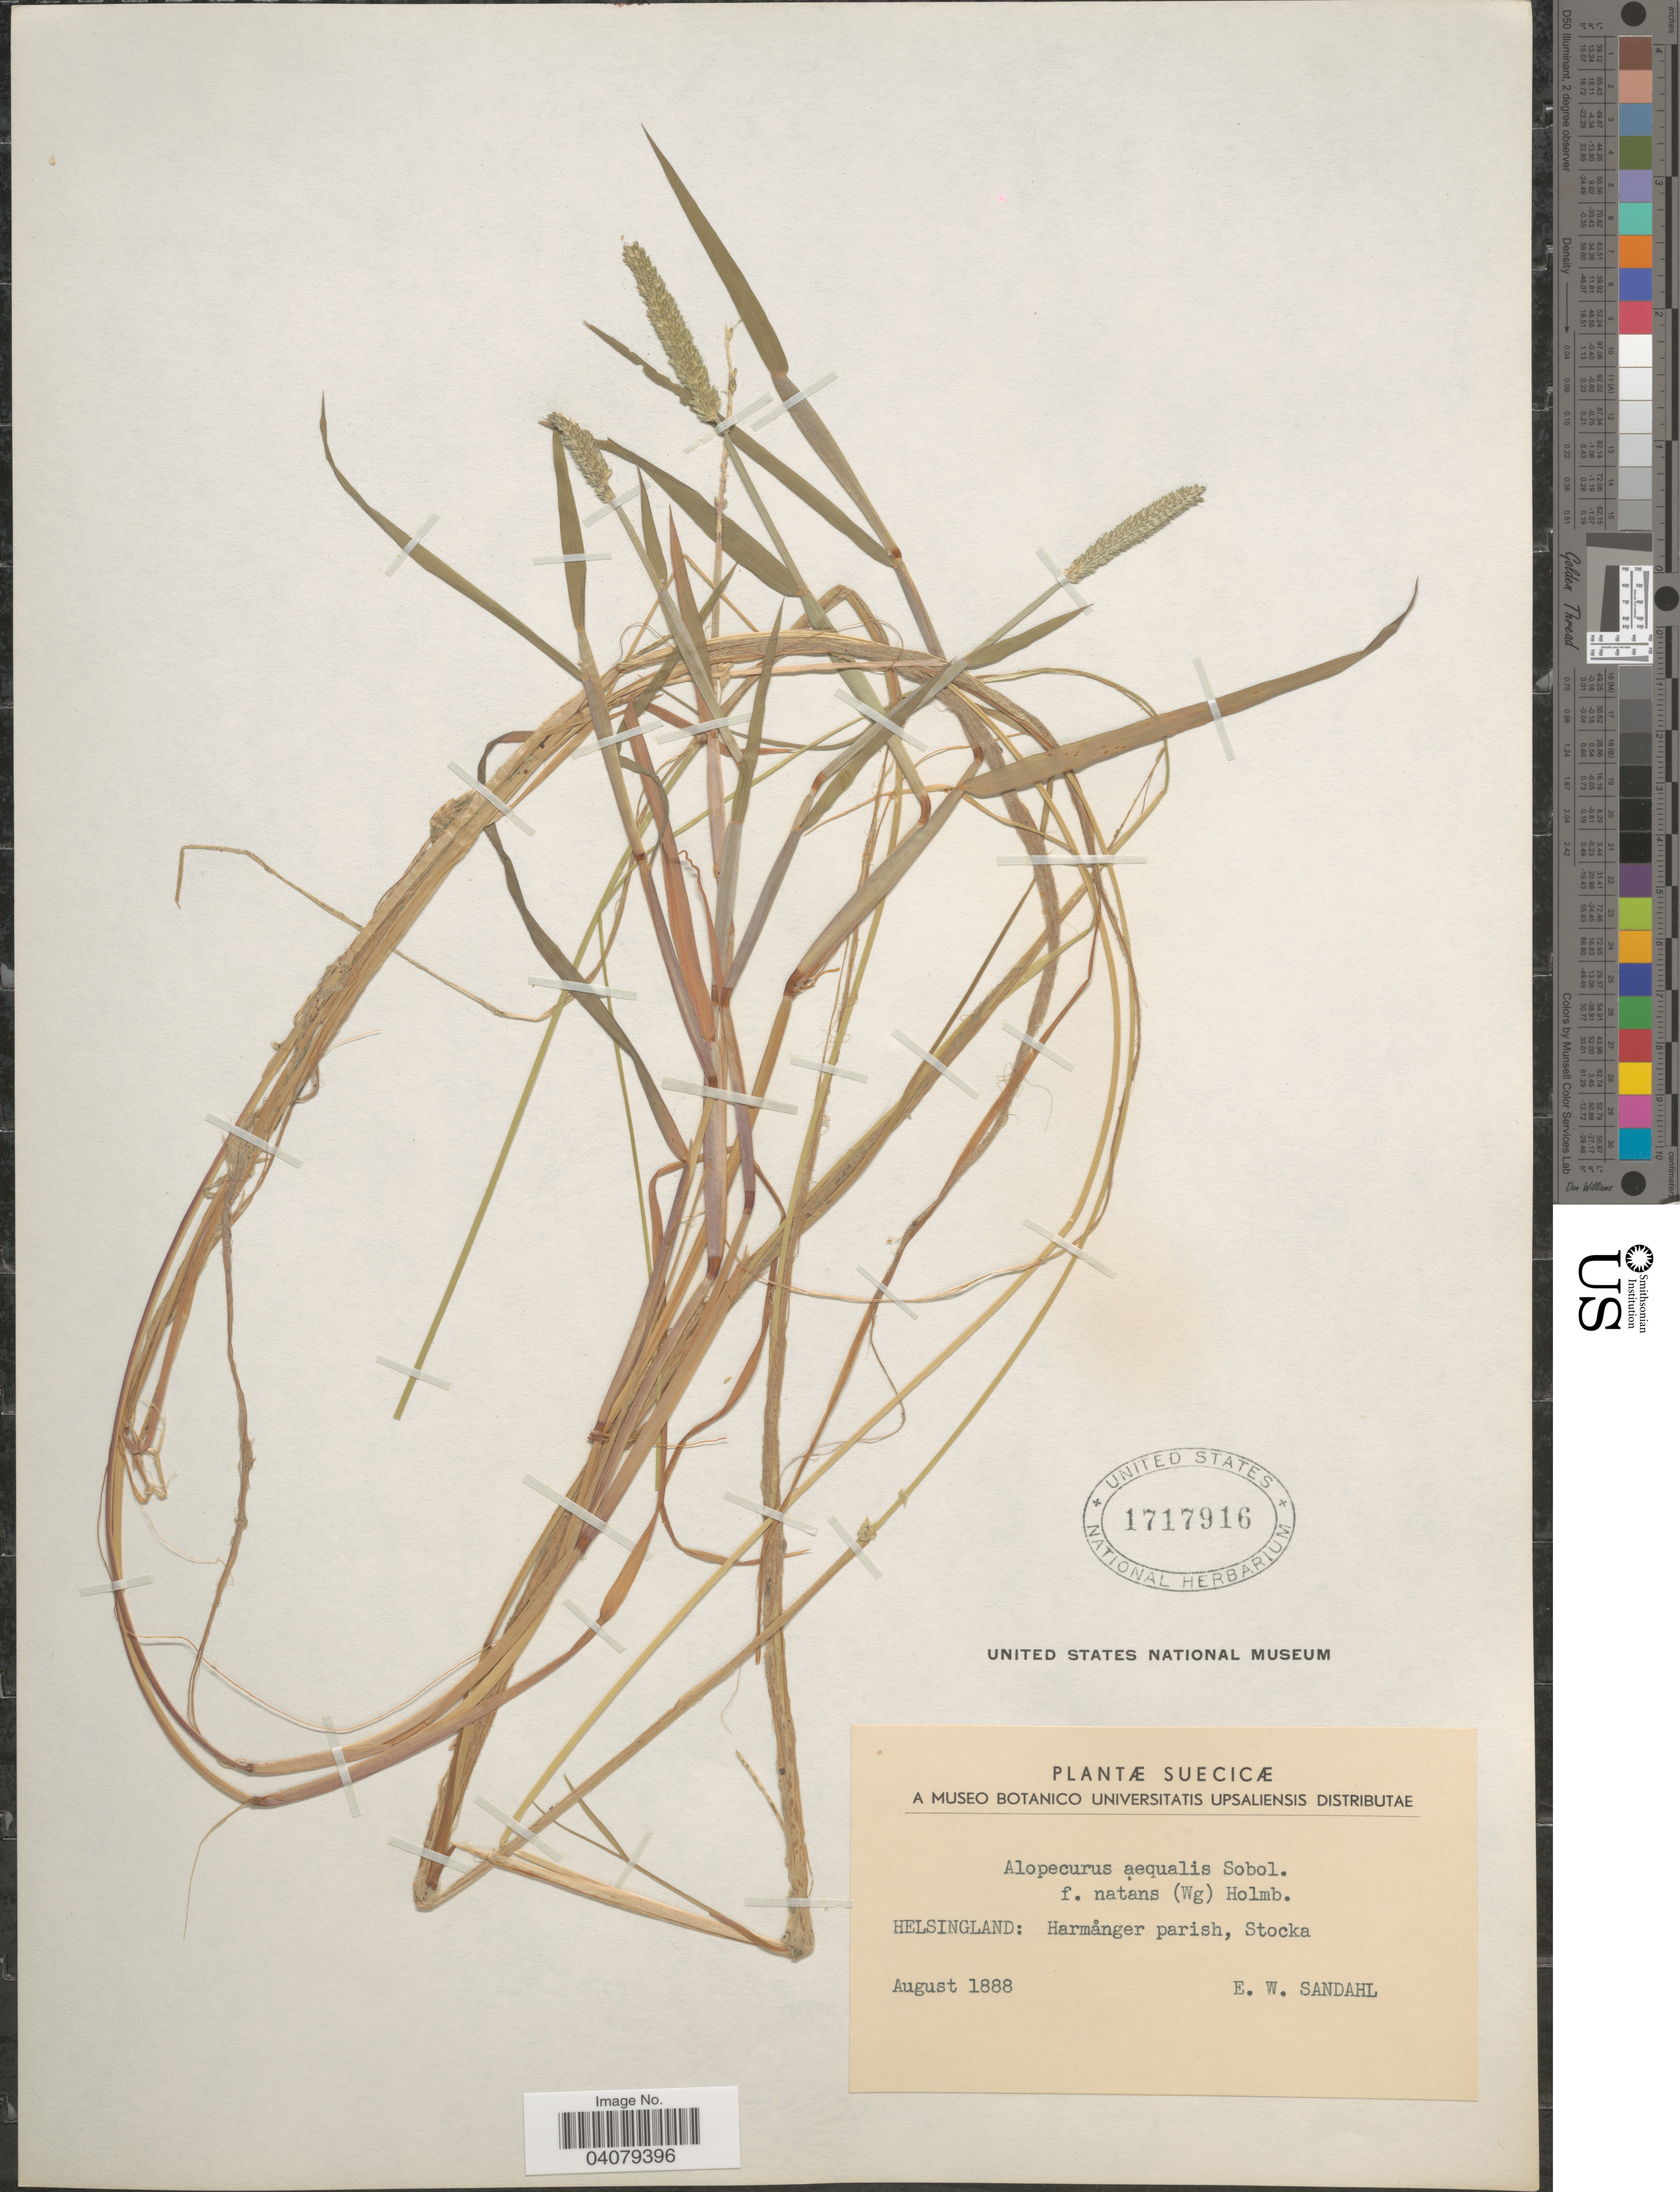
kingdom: Plantae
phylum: Tracheophyta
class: Liliopsida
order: Poales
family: Poaceae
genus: Alopecurus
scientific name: Alopecurus arundinaceus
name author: Poir.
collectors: E. Sandahl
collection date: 1888-08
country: Sweden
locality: Helsingland: Harmånger parish, Stocka.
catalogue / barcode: US 1717916